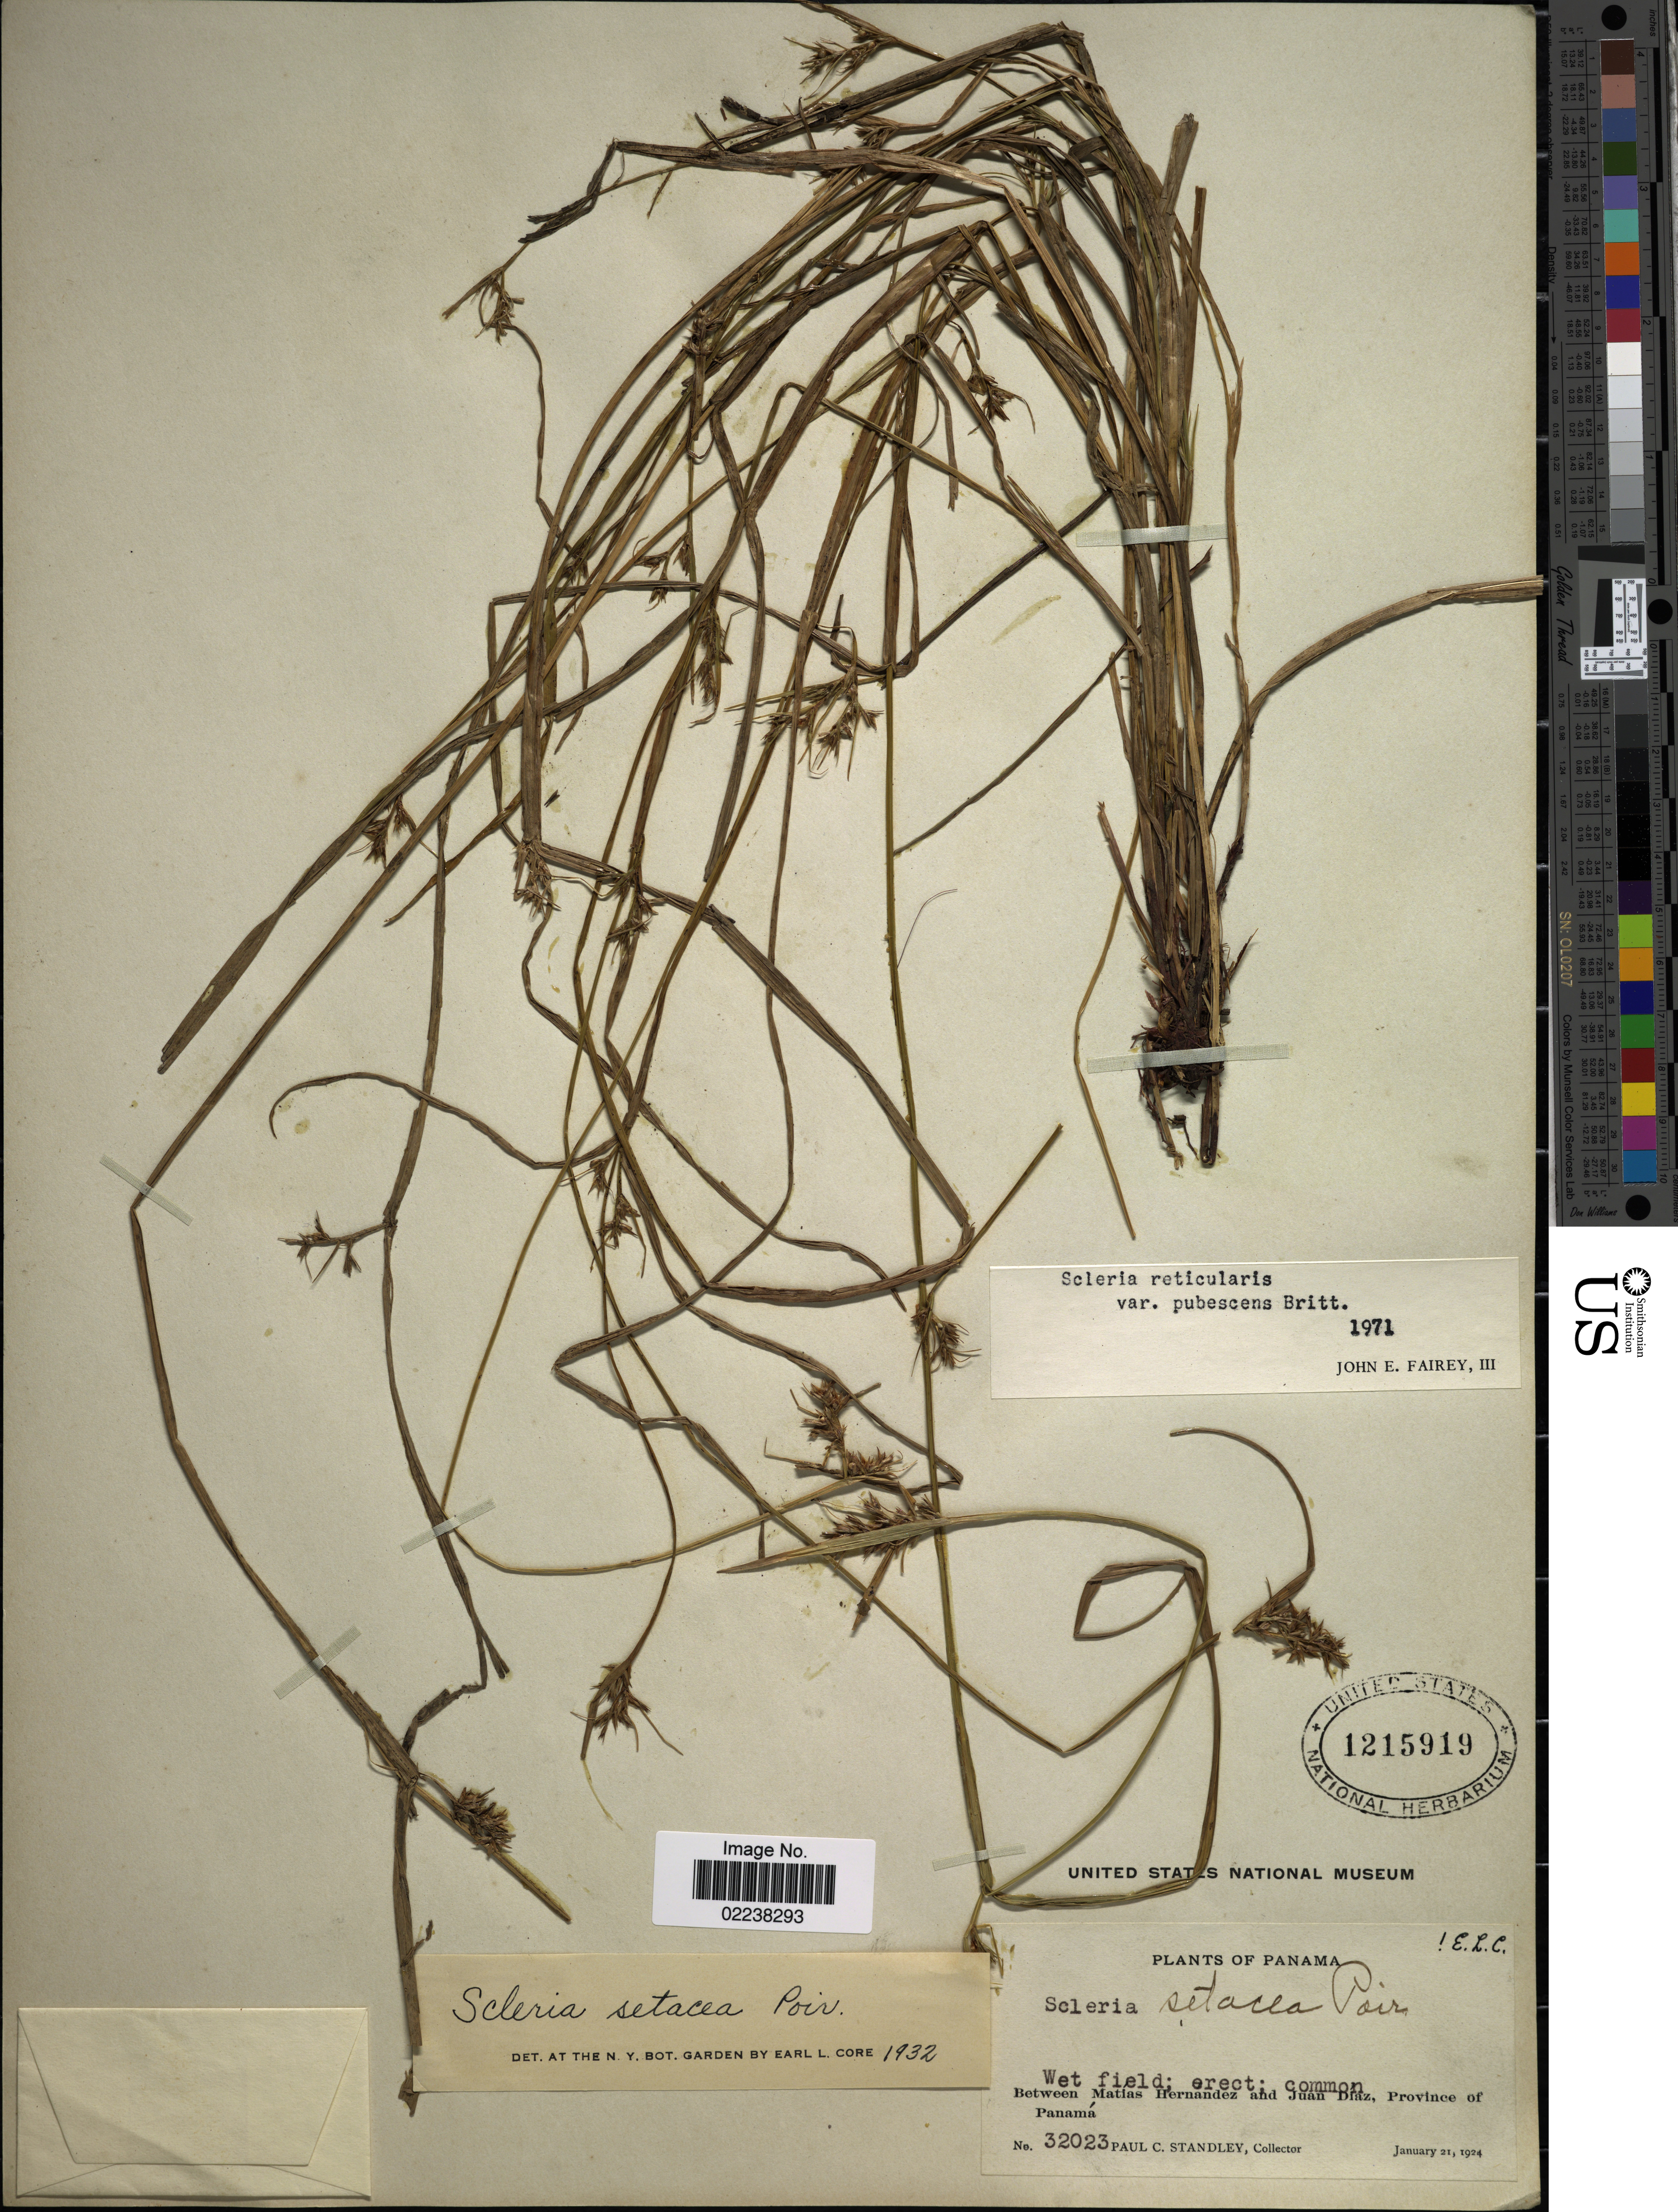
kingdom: Plantae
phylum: Tracheophyta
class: Liliopsida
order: Poales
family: Cyperaceae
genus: Scleria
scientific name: Scleria muehlenbergii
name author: Steud.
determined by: Strong, Mark T., (BOT), Smithsonian Institution - National Museum of Natural History (UNITED STATES)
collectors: P. C. Standley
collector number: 32023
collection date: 1924-01-21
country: Panama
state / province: Panamá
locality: Between Matias Hernandez and Juan Diaz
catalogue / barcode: US 1215919